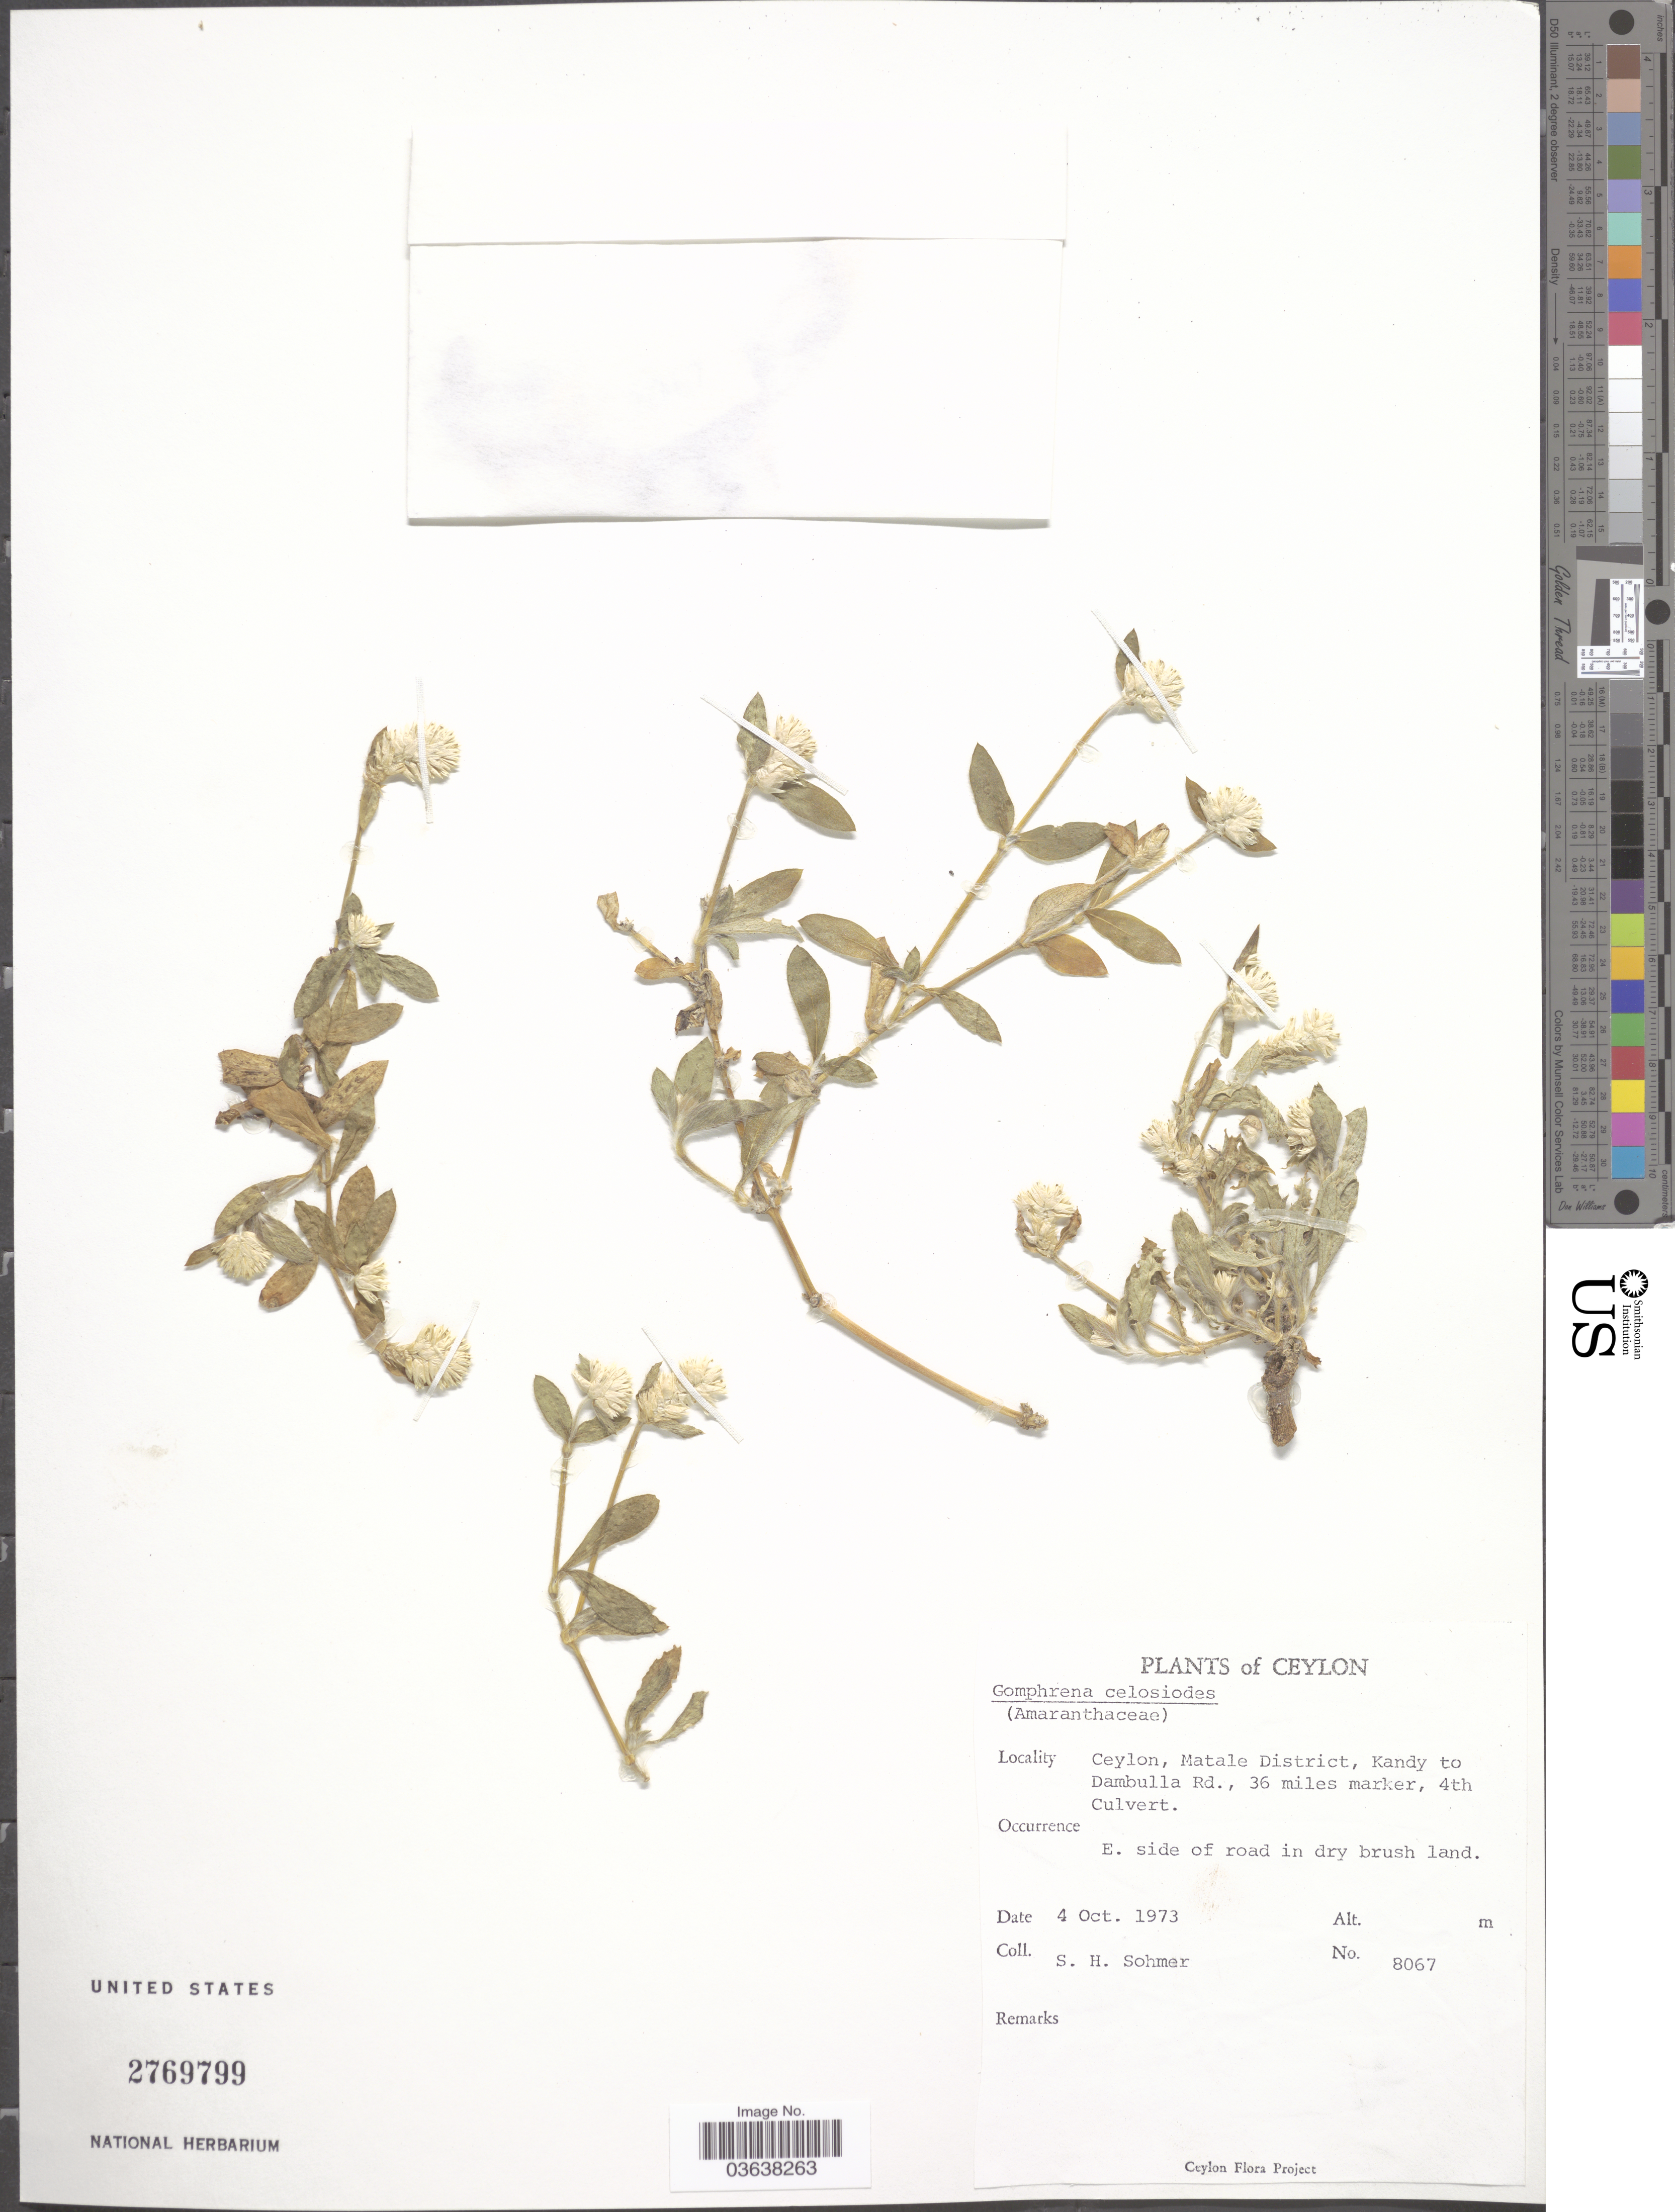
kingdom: Plantae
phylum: Tracheophyta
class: Magnoliopsida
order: Caryophyllales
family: Amaranthaceae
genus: Gomphrena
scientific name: Gomphrena celosioides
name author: Mart.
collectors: S. H. Sohmer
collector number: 8067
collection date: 1973-10-04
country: Sri Lanka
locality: Ceylon. Matale District, Kandy to Dambulla Rd., 36 miles marker, 4th Culvert. E. side of road.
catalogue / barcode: US 2769799